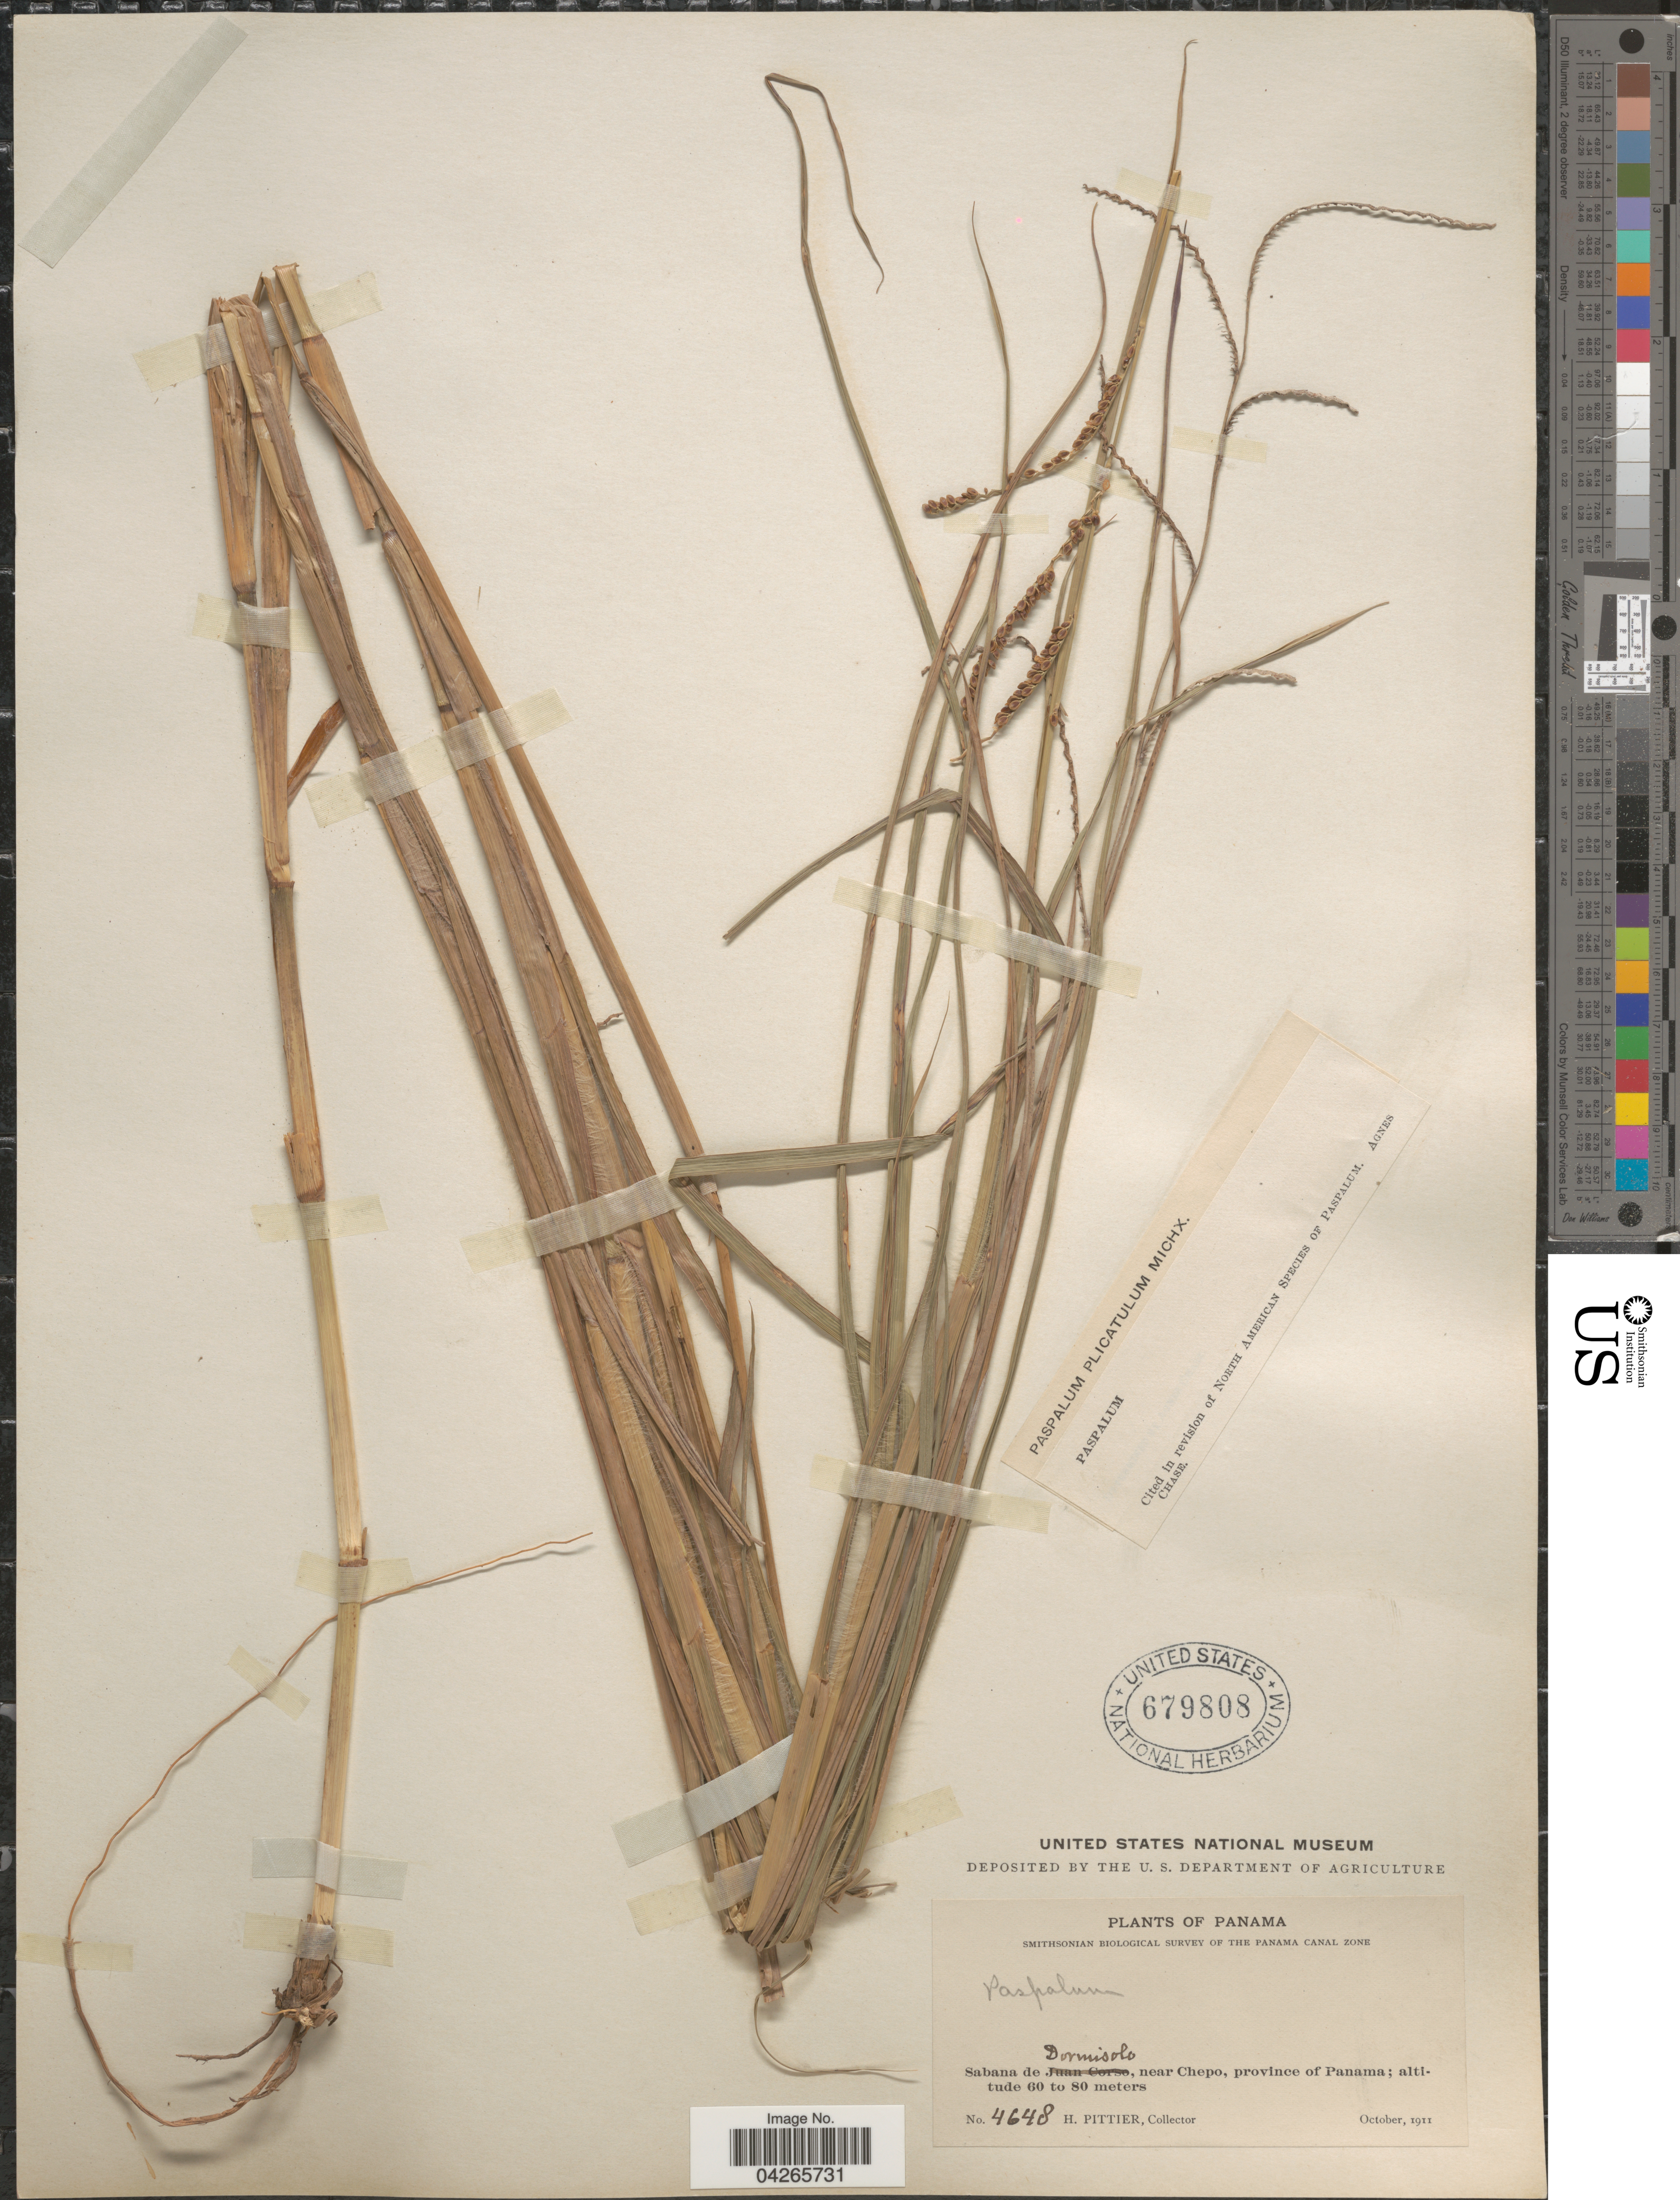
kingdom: Plantae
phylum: Tracheophyta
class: Liliopsida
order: Poales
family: Poaceae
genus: Paspalum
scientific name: Paspalum plicatulum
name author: Michx.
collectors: H. F. Pittier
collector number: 4648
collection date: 1911-10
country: Panama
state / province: Panamá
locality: Smithsonian Biological Survey of the Panama Canal Zone. Sabana de Dormisolo near Chepo.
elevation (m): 60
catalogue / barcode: US 679808